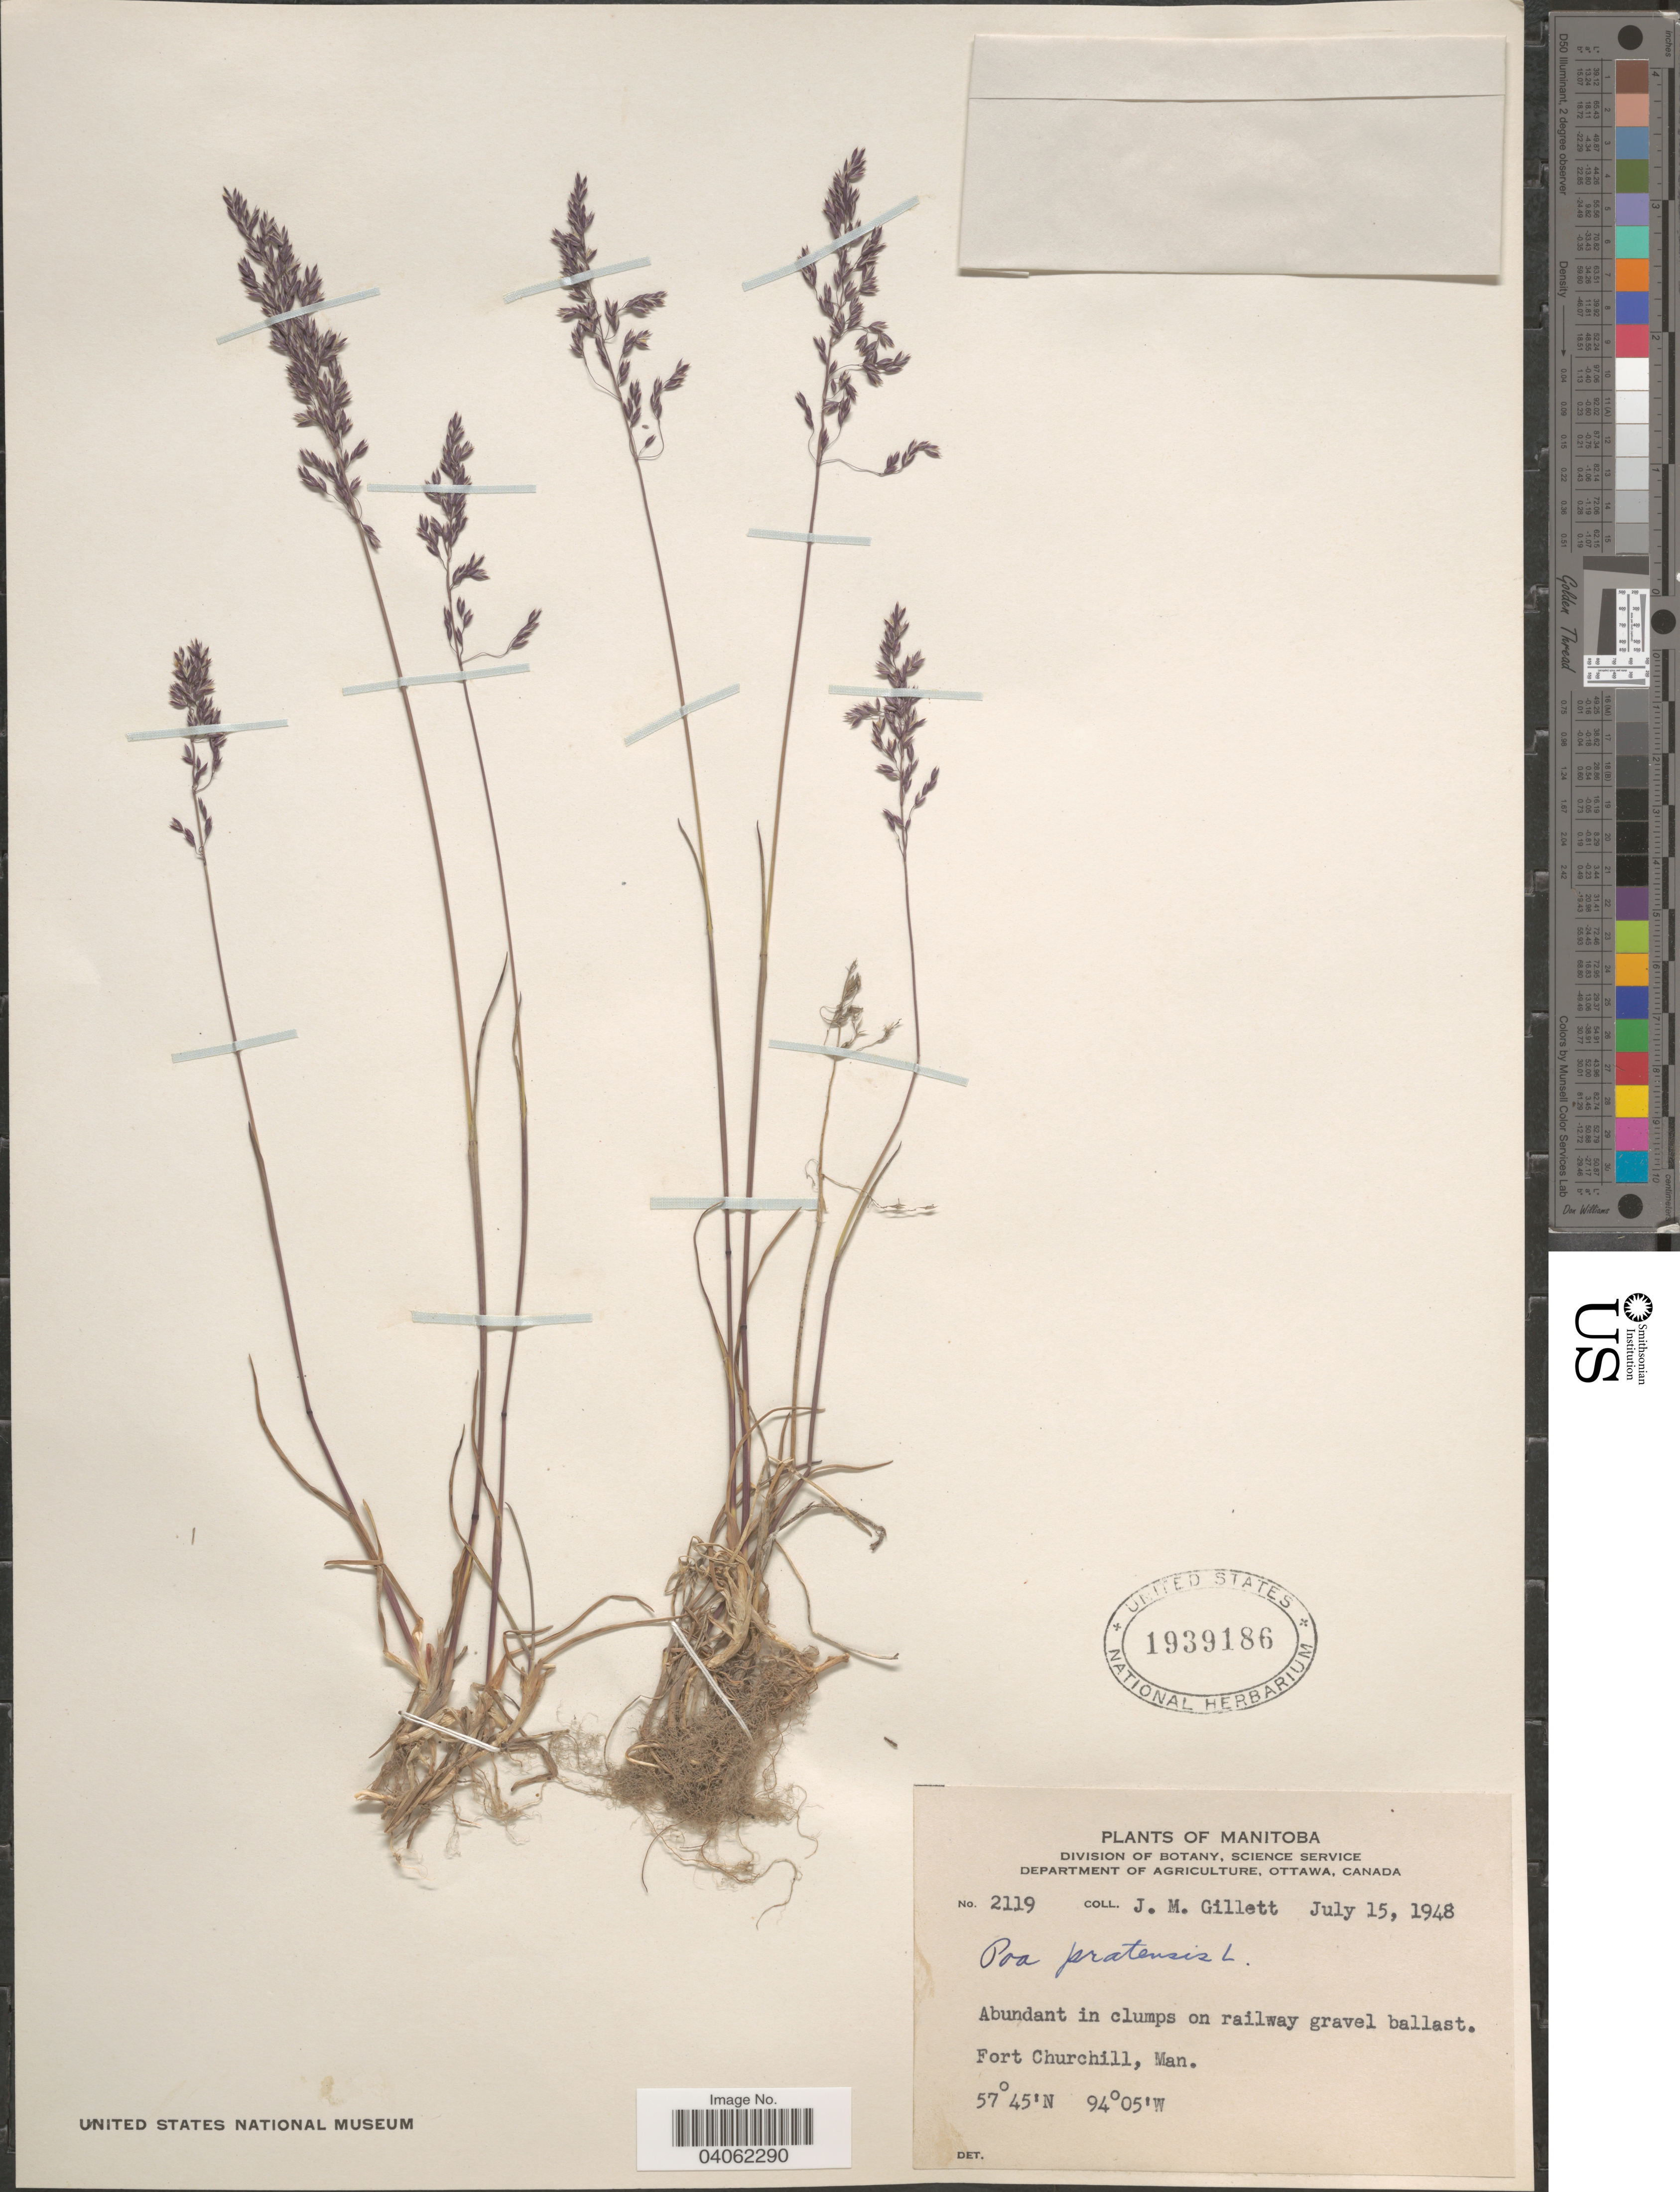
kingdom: Plantae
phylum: Tracheophyta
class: Liliopsida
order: Poales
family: Poaceae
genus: Poa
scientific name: Poa pratensis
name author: L.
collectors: J. M. Gillett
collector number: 2119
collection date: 1948-07-15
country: Canada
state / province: Manitoba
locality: Fort Churchill.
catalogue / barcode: US 1939186